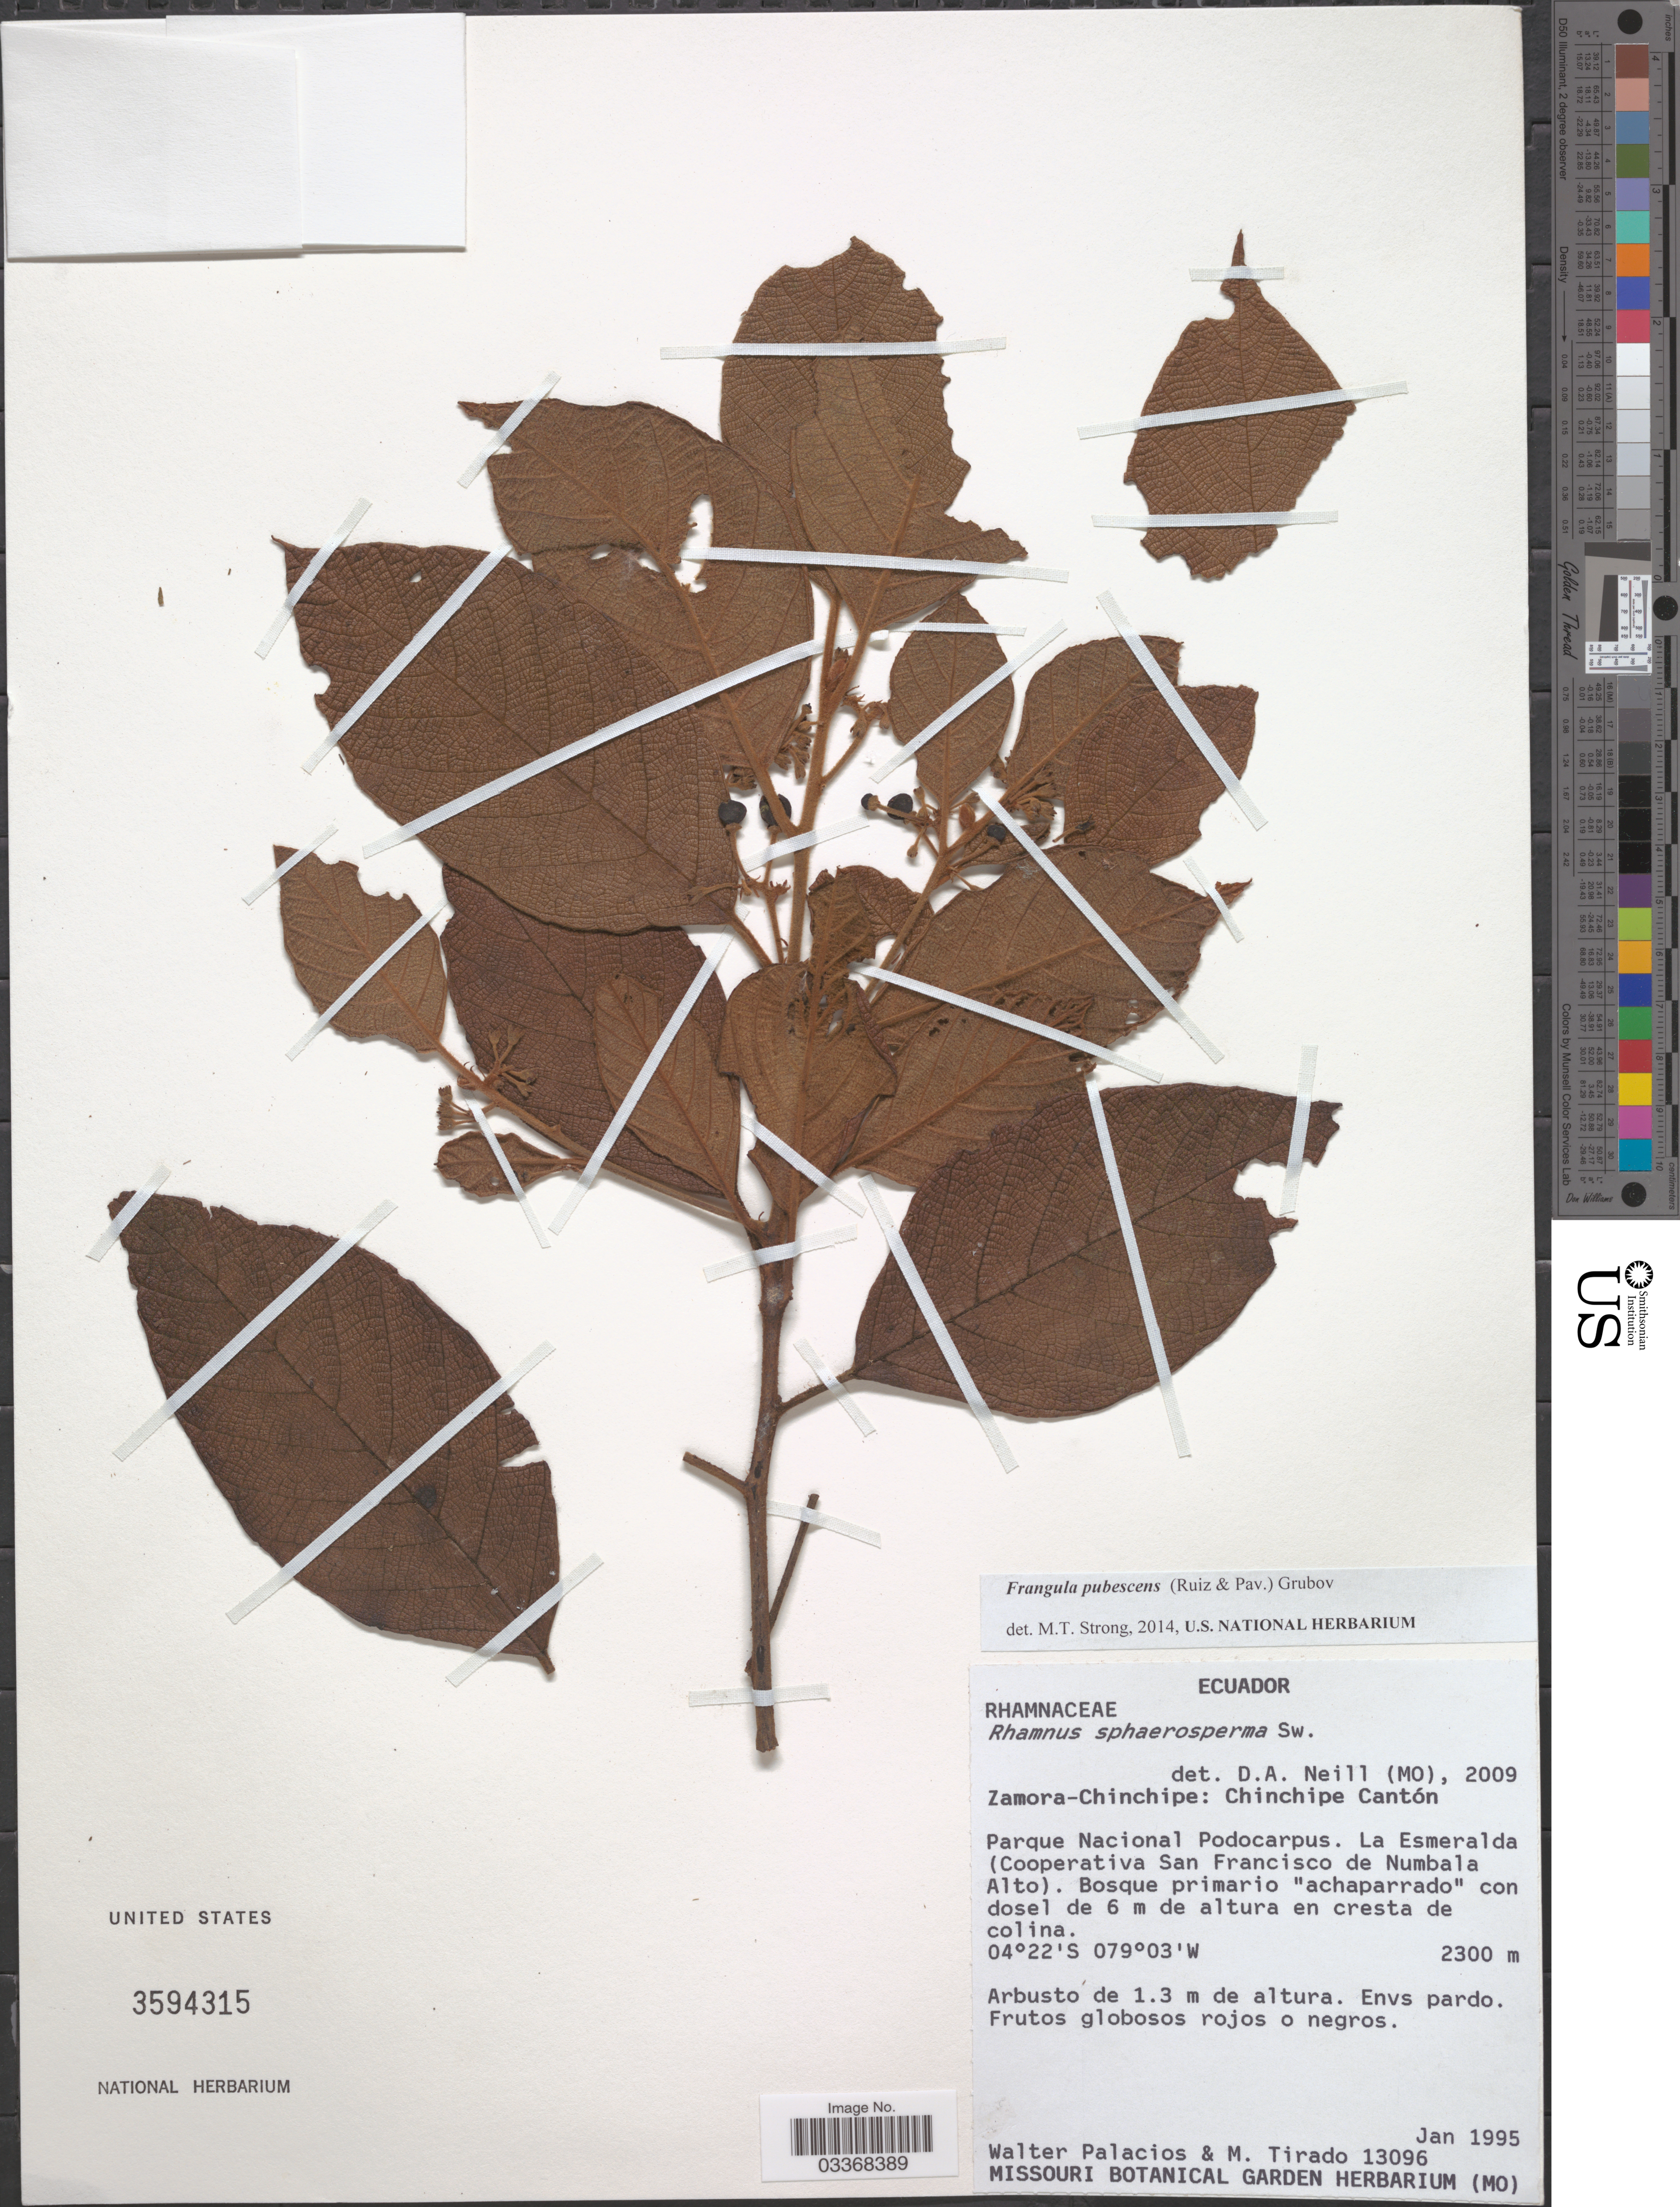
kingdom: Plantae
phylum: Tracheophyta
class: Magnoliopsida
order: Rosales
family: Rhamnaceae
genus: Frangula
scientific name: Frangula pubescens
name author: (Ruiz & Pav.) Grubov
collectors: W. Palacios & M. Tirado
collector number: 13096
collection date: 1995-01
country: Ecuador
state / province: Zamora-Chinchipe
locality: Chinchipe Cantón. Parque Nacional Podocarpus. La Esmeralda (Cooperativa San Francisco de Numbala Alto).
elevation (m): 2300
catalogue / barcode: US 3594315